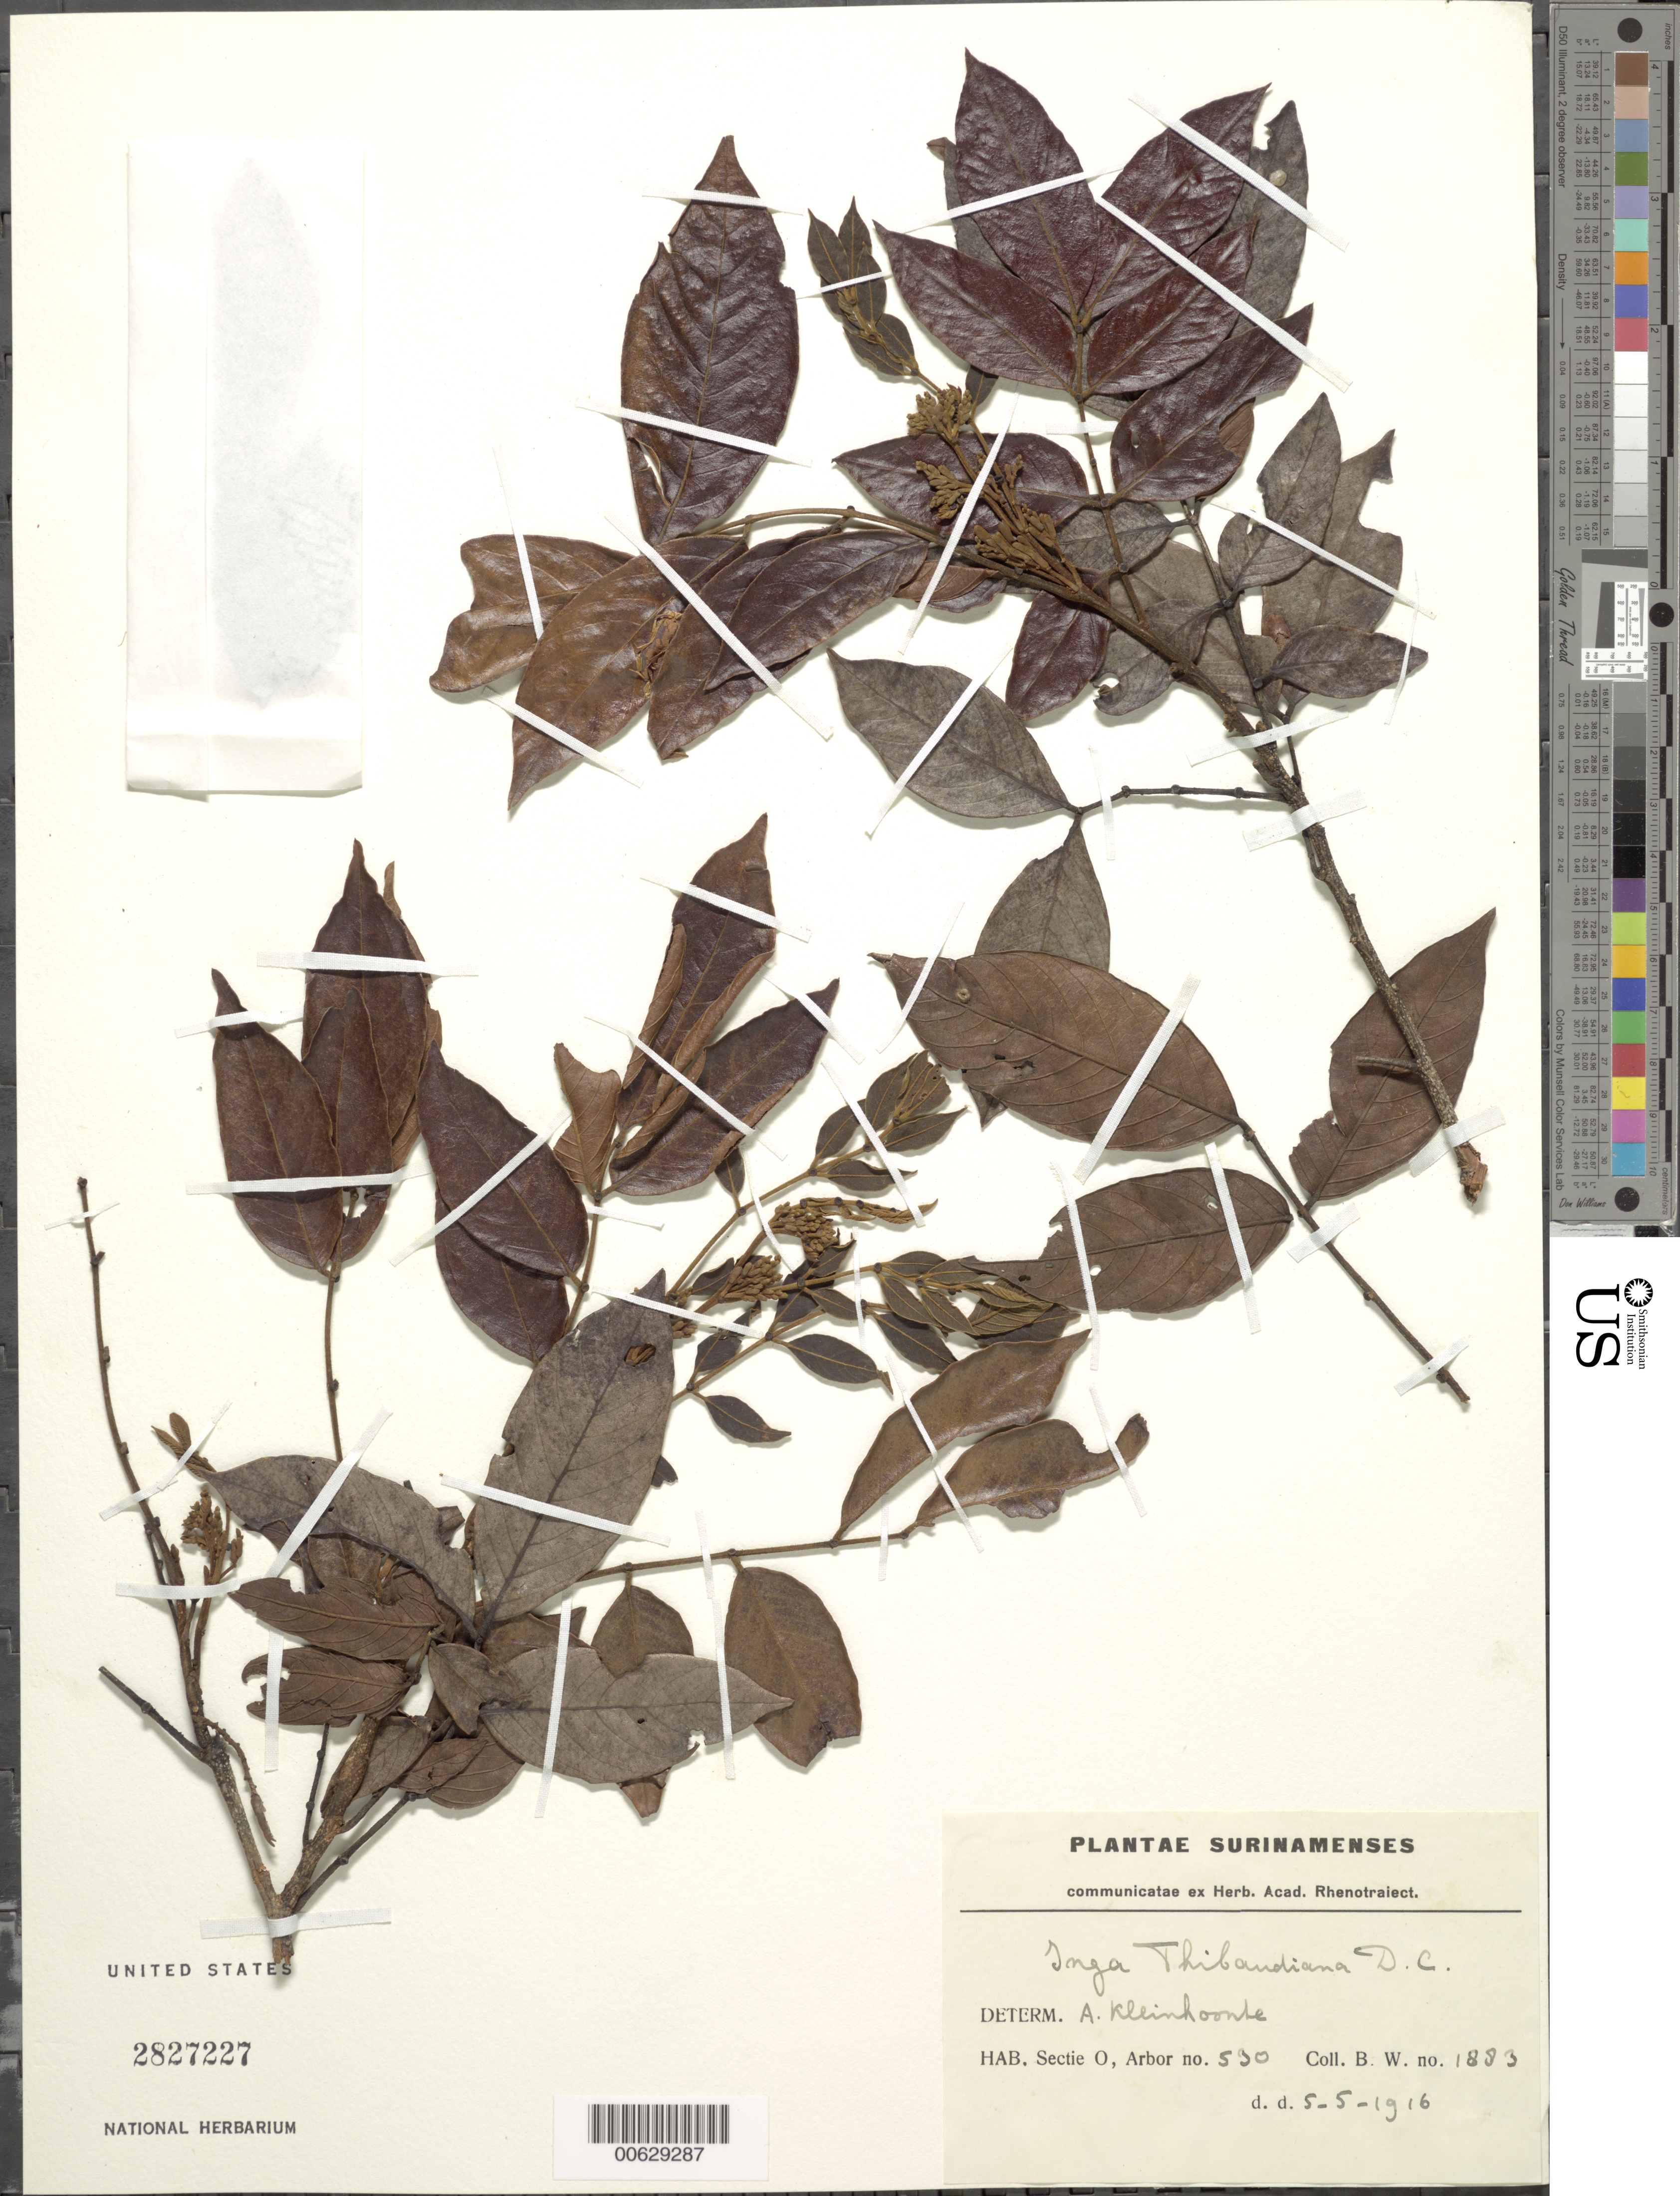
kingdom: Plantae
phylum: Tracheophyta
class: Magnoliopsida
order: Fabales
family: Fabaceae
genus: Inga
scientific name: Inga thibaudiana subsp. thibaudiana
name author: DC.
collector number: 1883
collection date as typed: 5-May-16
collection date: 1916-05-05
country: Suriname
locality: Sectie O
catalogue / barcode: US 2827227